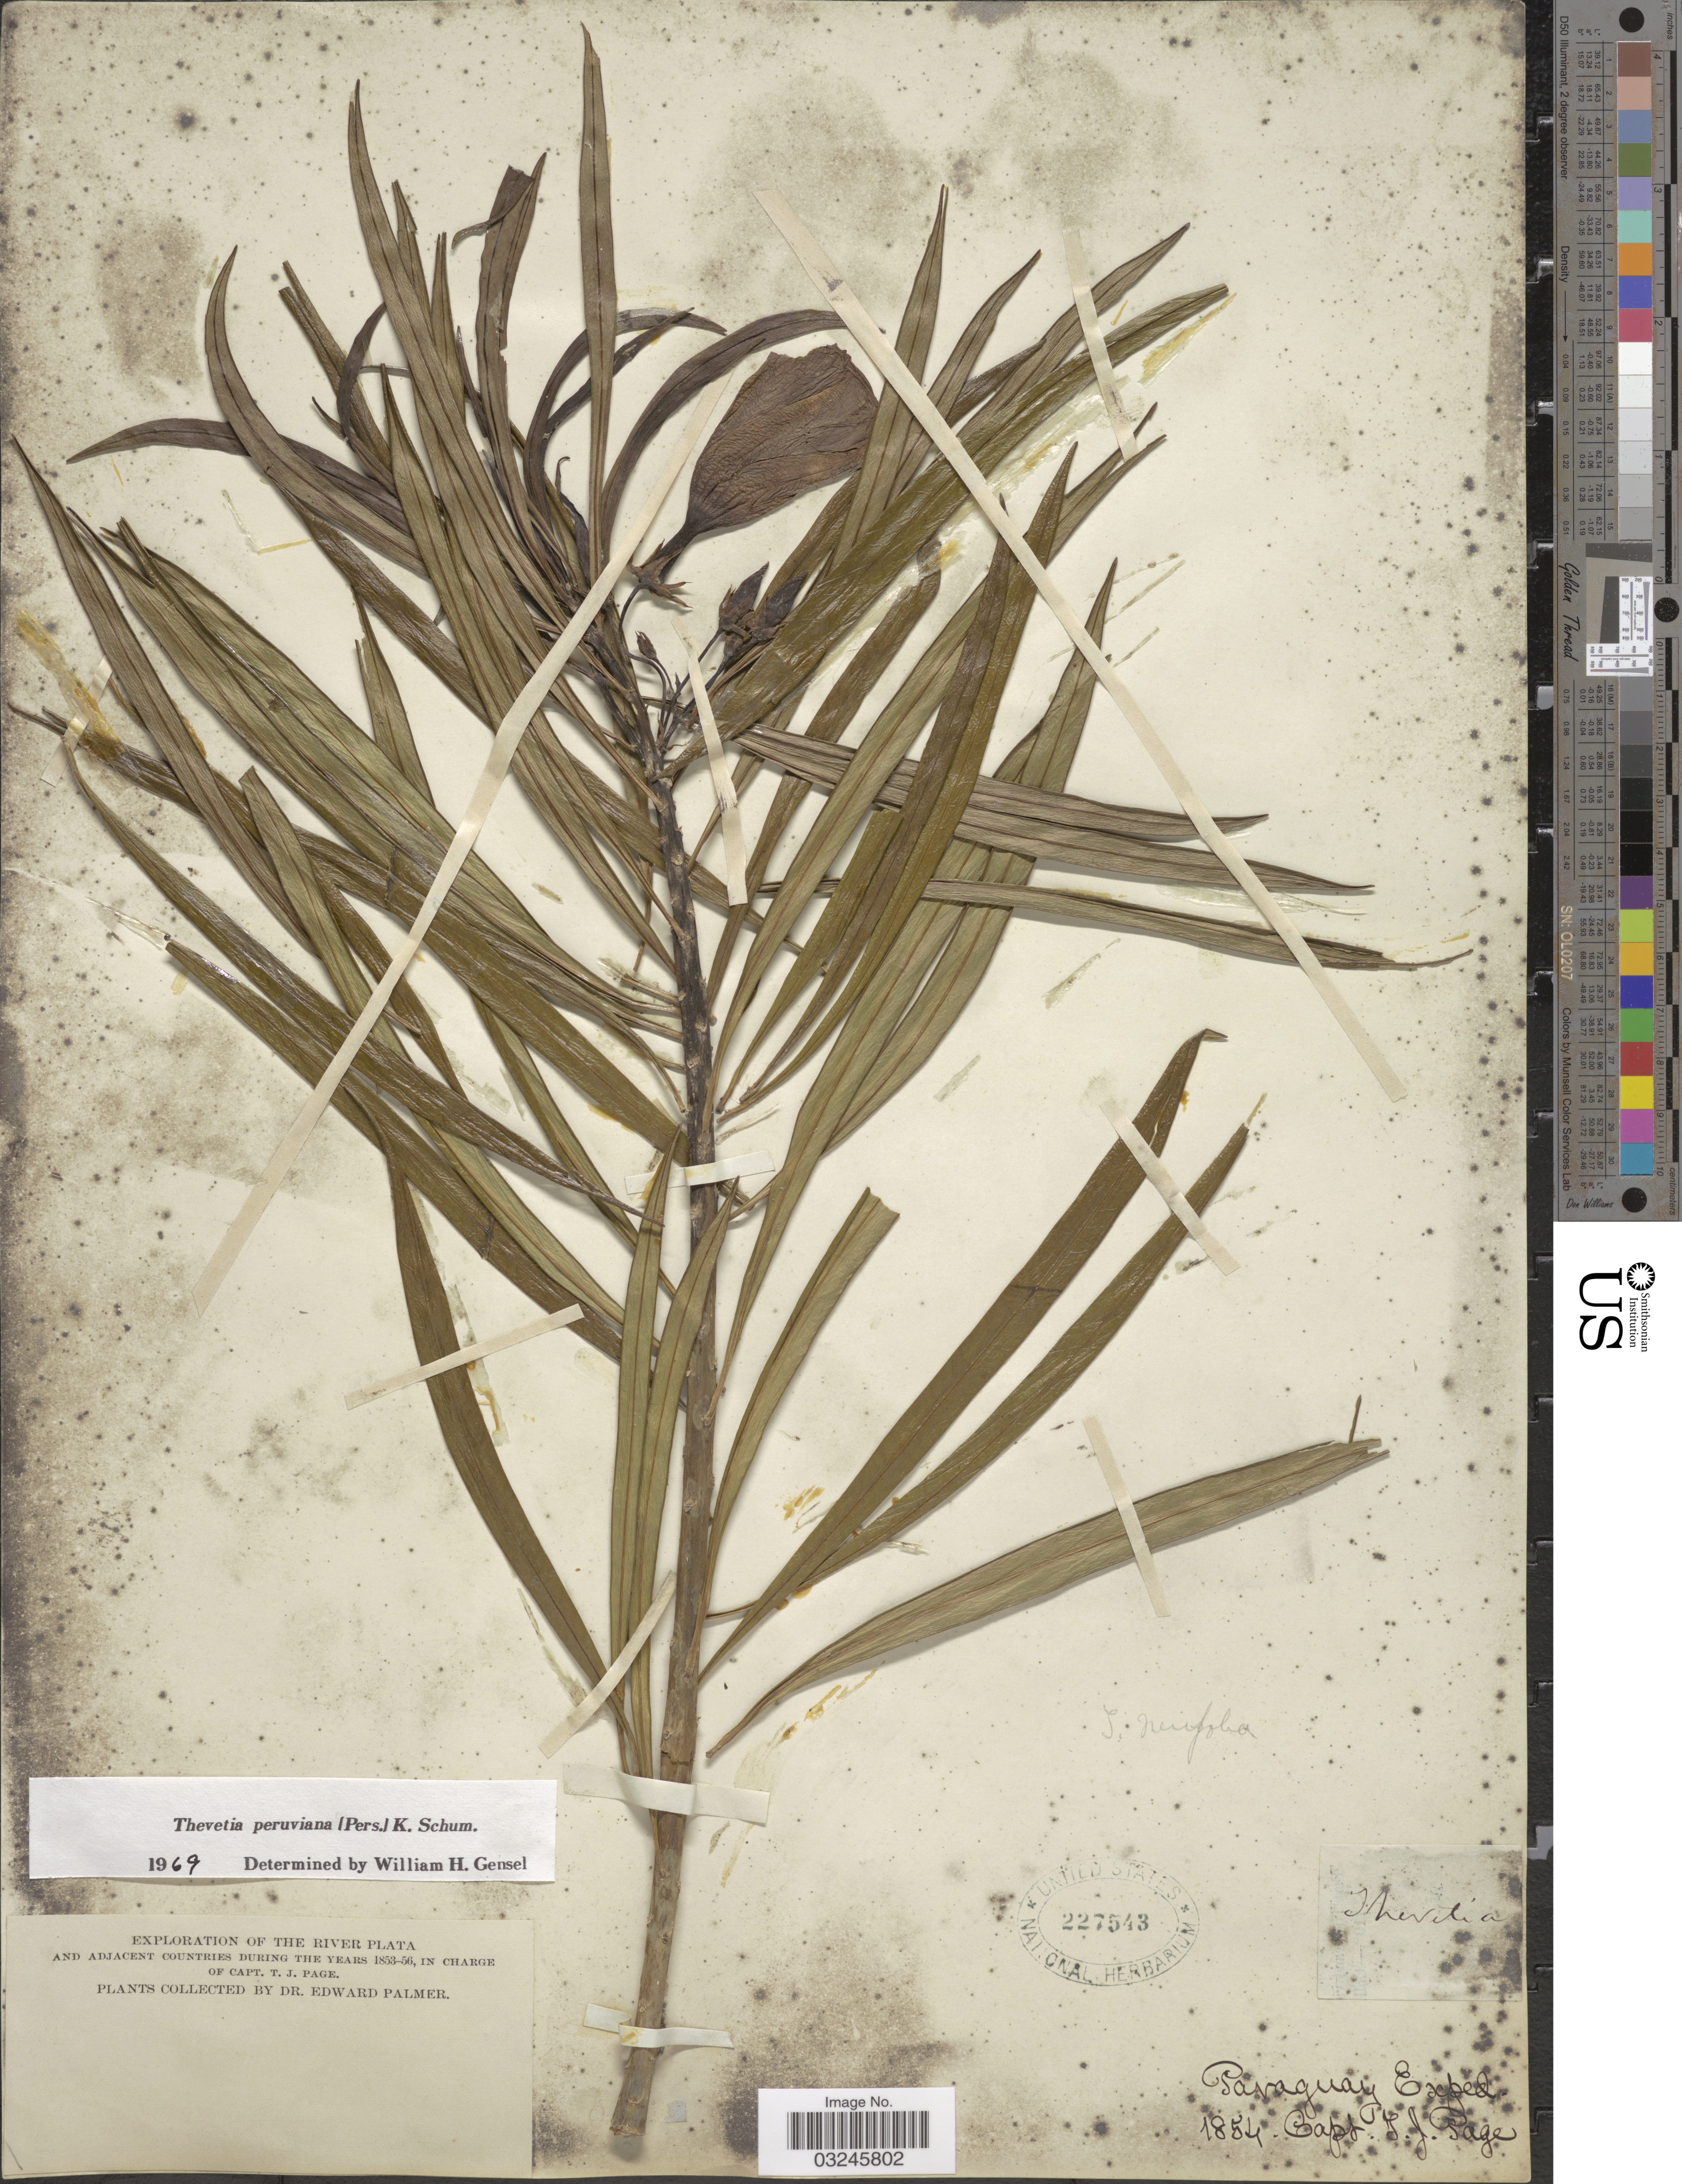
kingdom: Plantae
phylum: Tracheophyta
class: Magnoliopsida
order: Gentianales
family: Apocynaceae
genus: Thevetia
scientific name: Thevetia peruviana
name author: (Pers.) K. Schum.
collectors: E. Palmer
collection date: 1854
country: Paraguay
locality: The River Plata and Adjacent Countries.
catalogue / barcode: US 227543